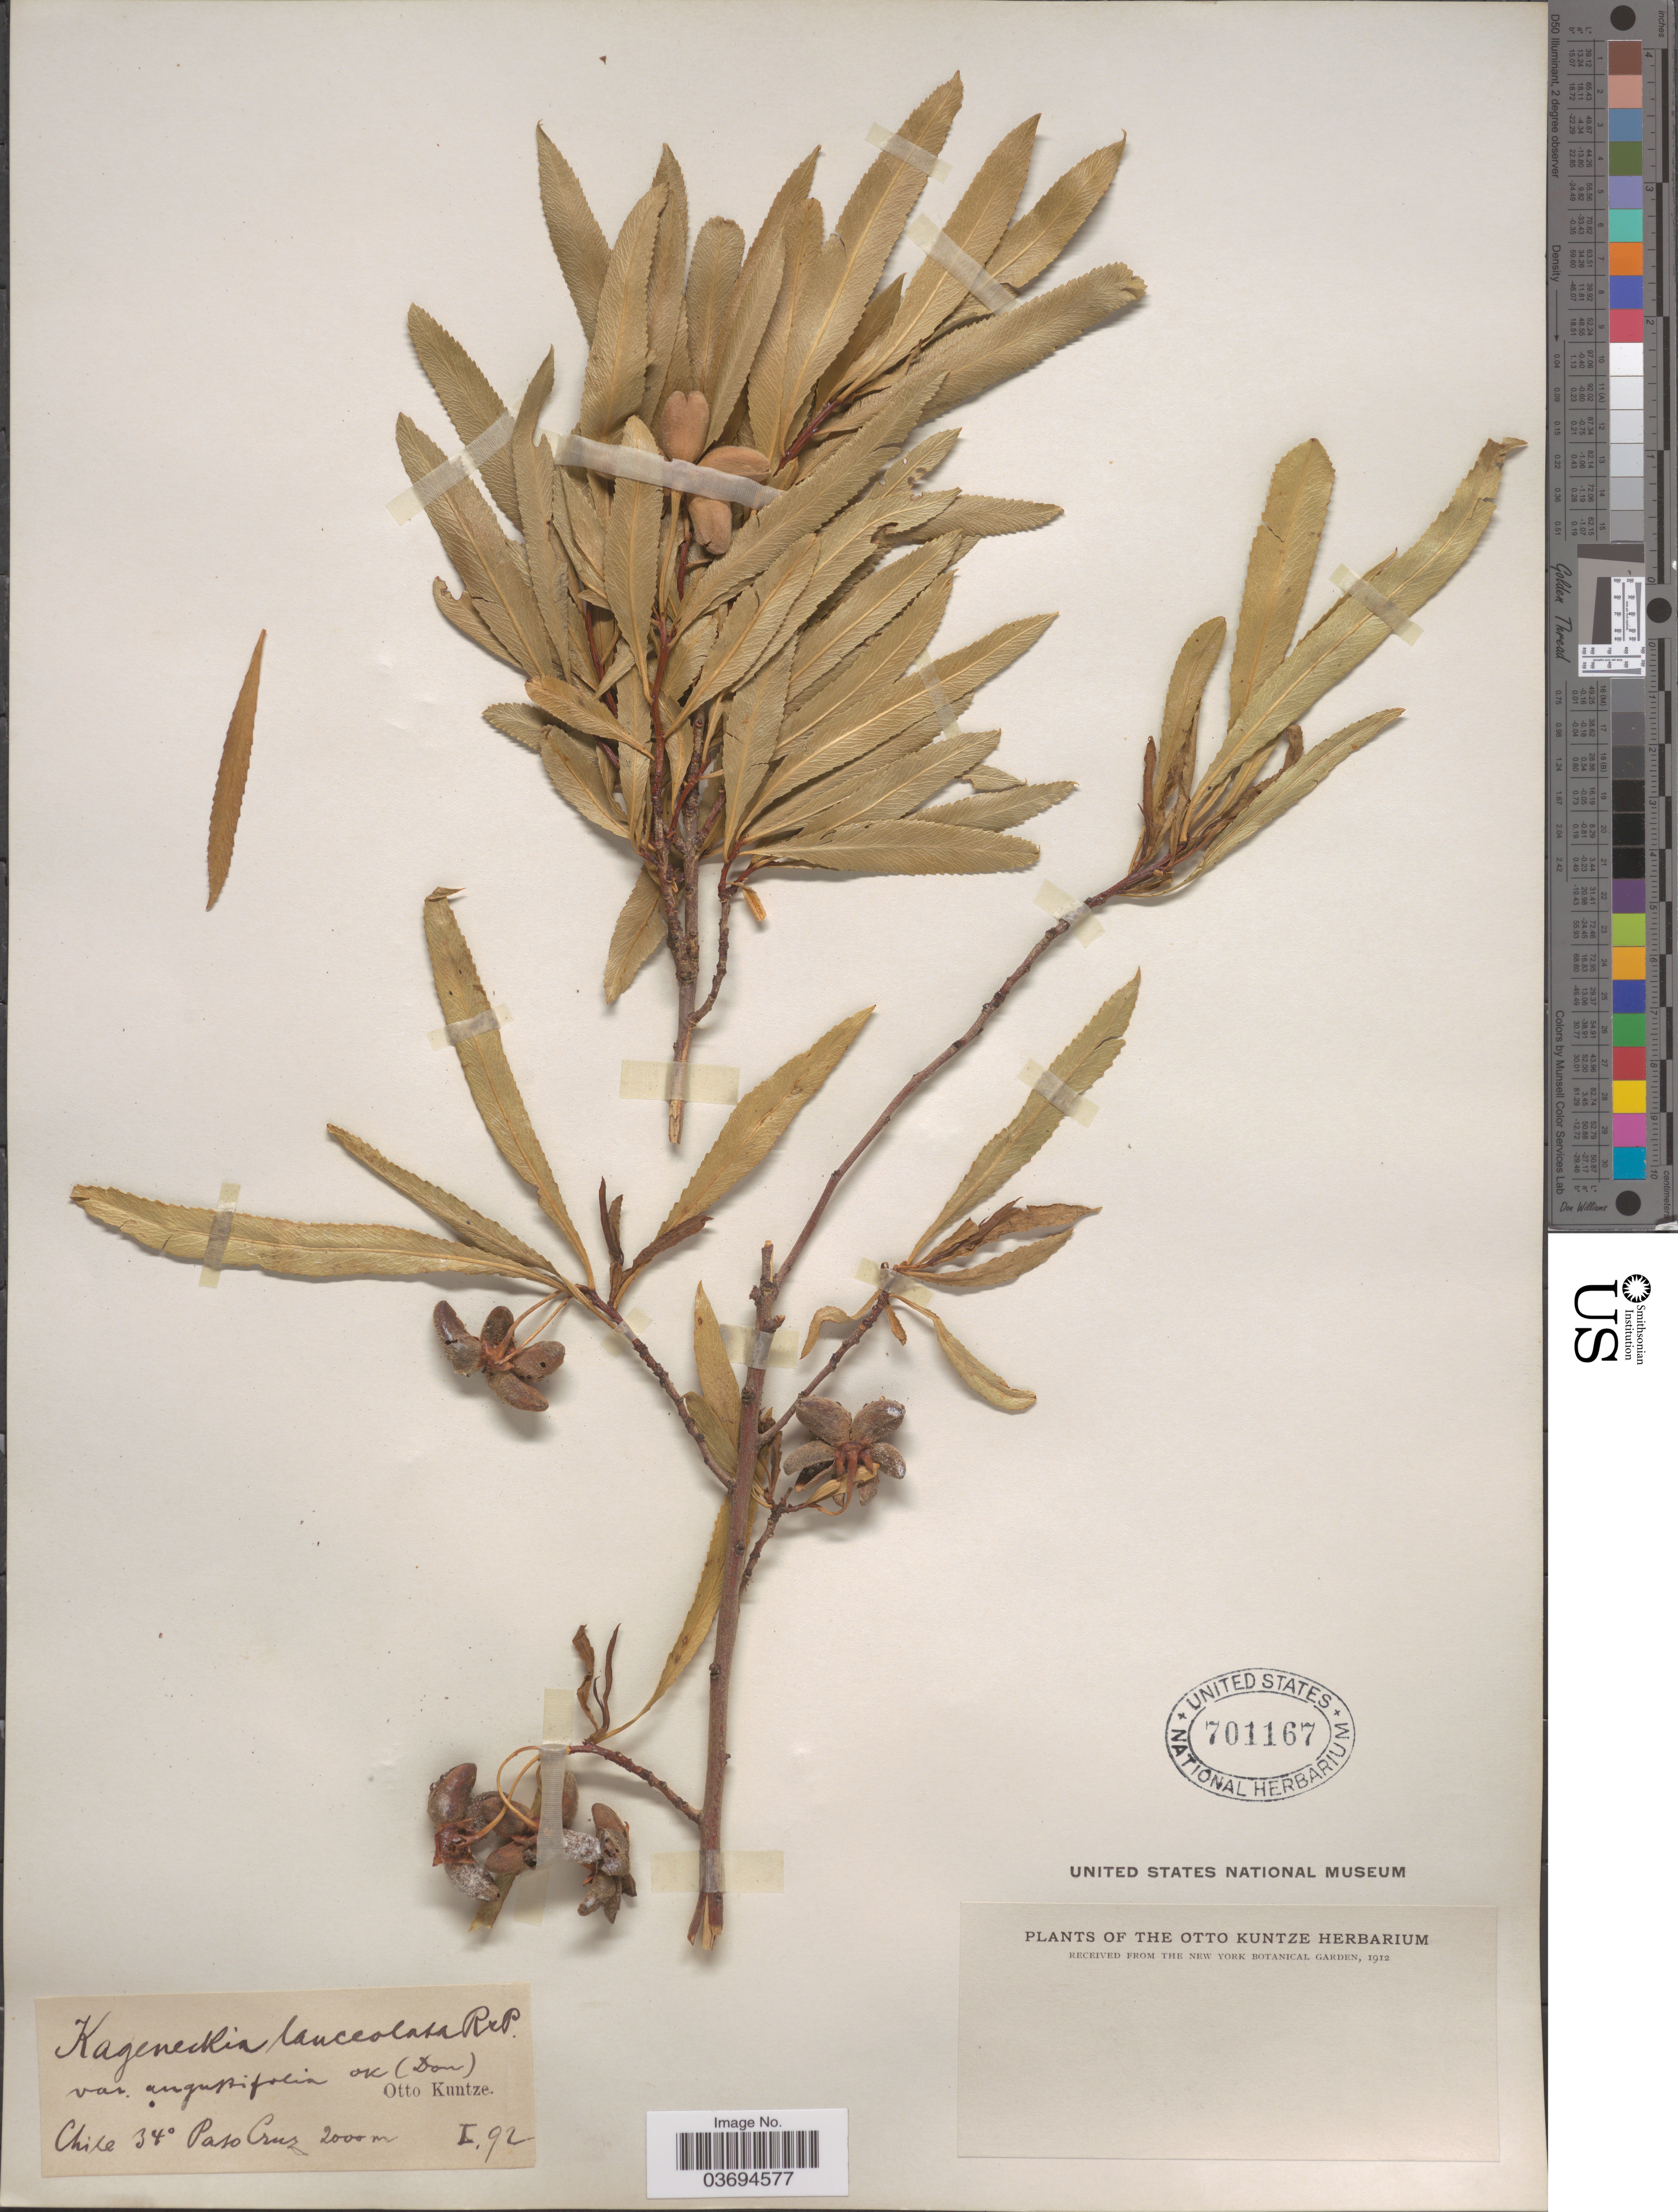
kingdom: Plantae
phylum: Tracheophyta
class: Magnoliopsida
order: Rosales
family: Rosaceae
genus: Kageneckia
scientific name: Kageneckia angustifolia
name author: D. Don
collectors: C.E.O. Kuntze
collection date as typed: Transcribed d/m/y: /1/92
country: Chile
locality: Paso Cruz.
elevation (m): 2000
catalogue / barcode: US 701167